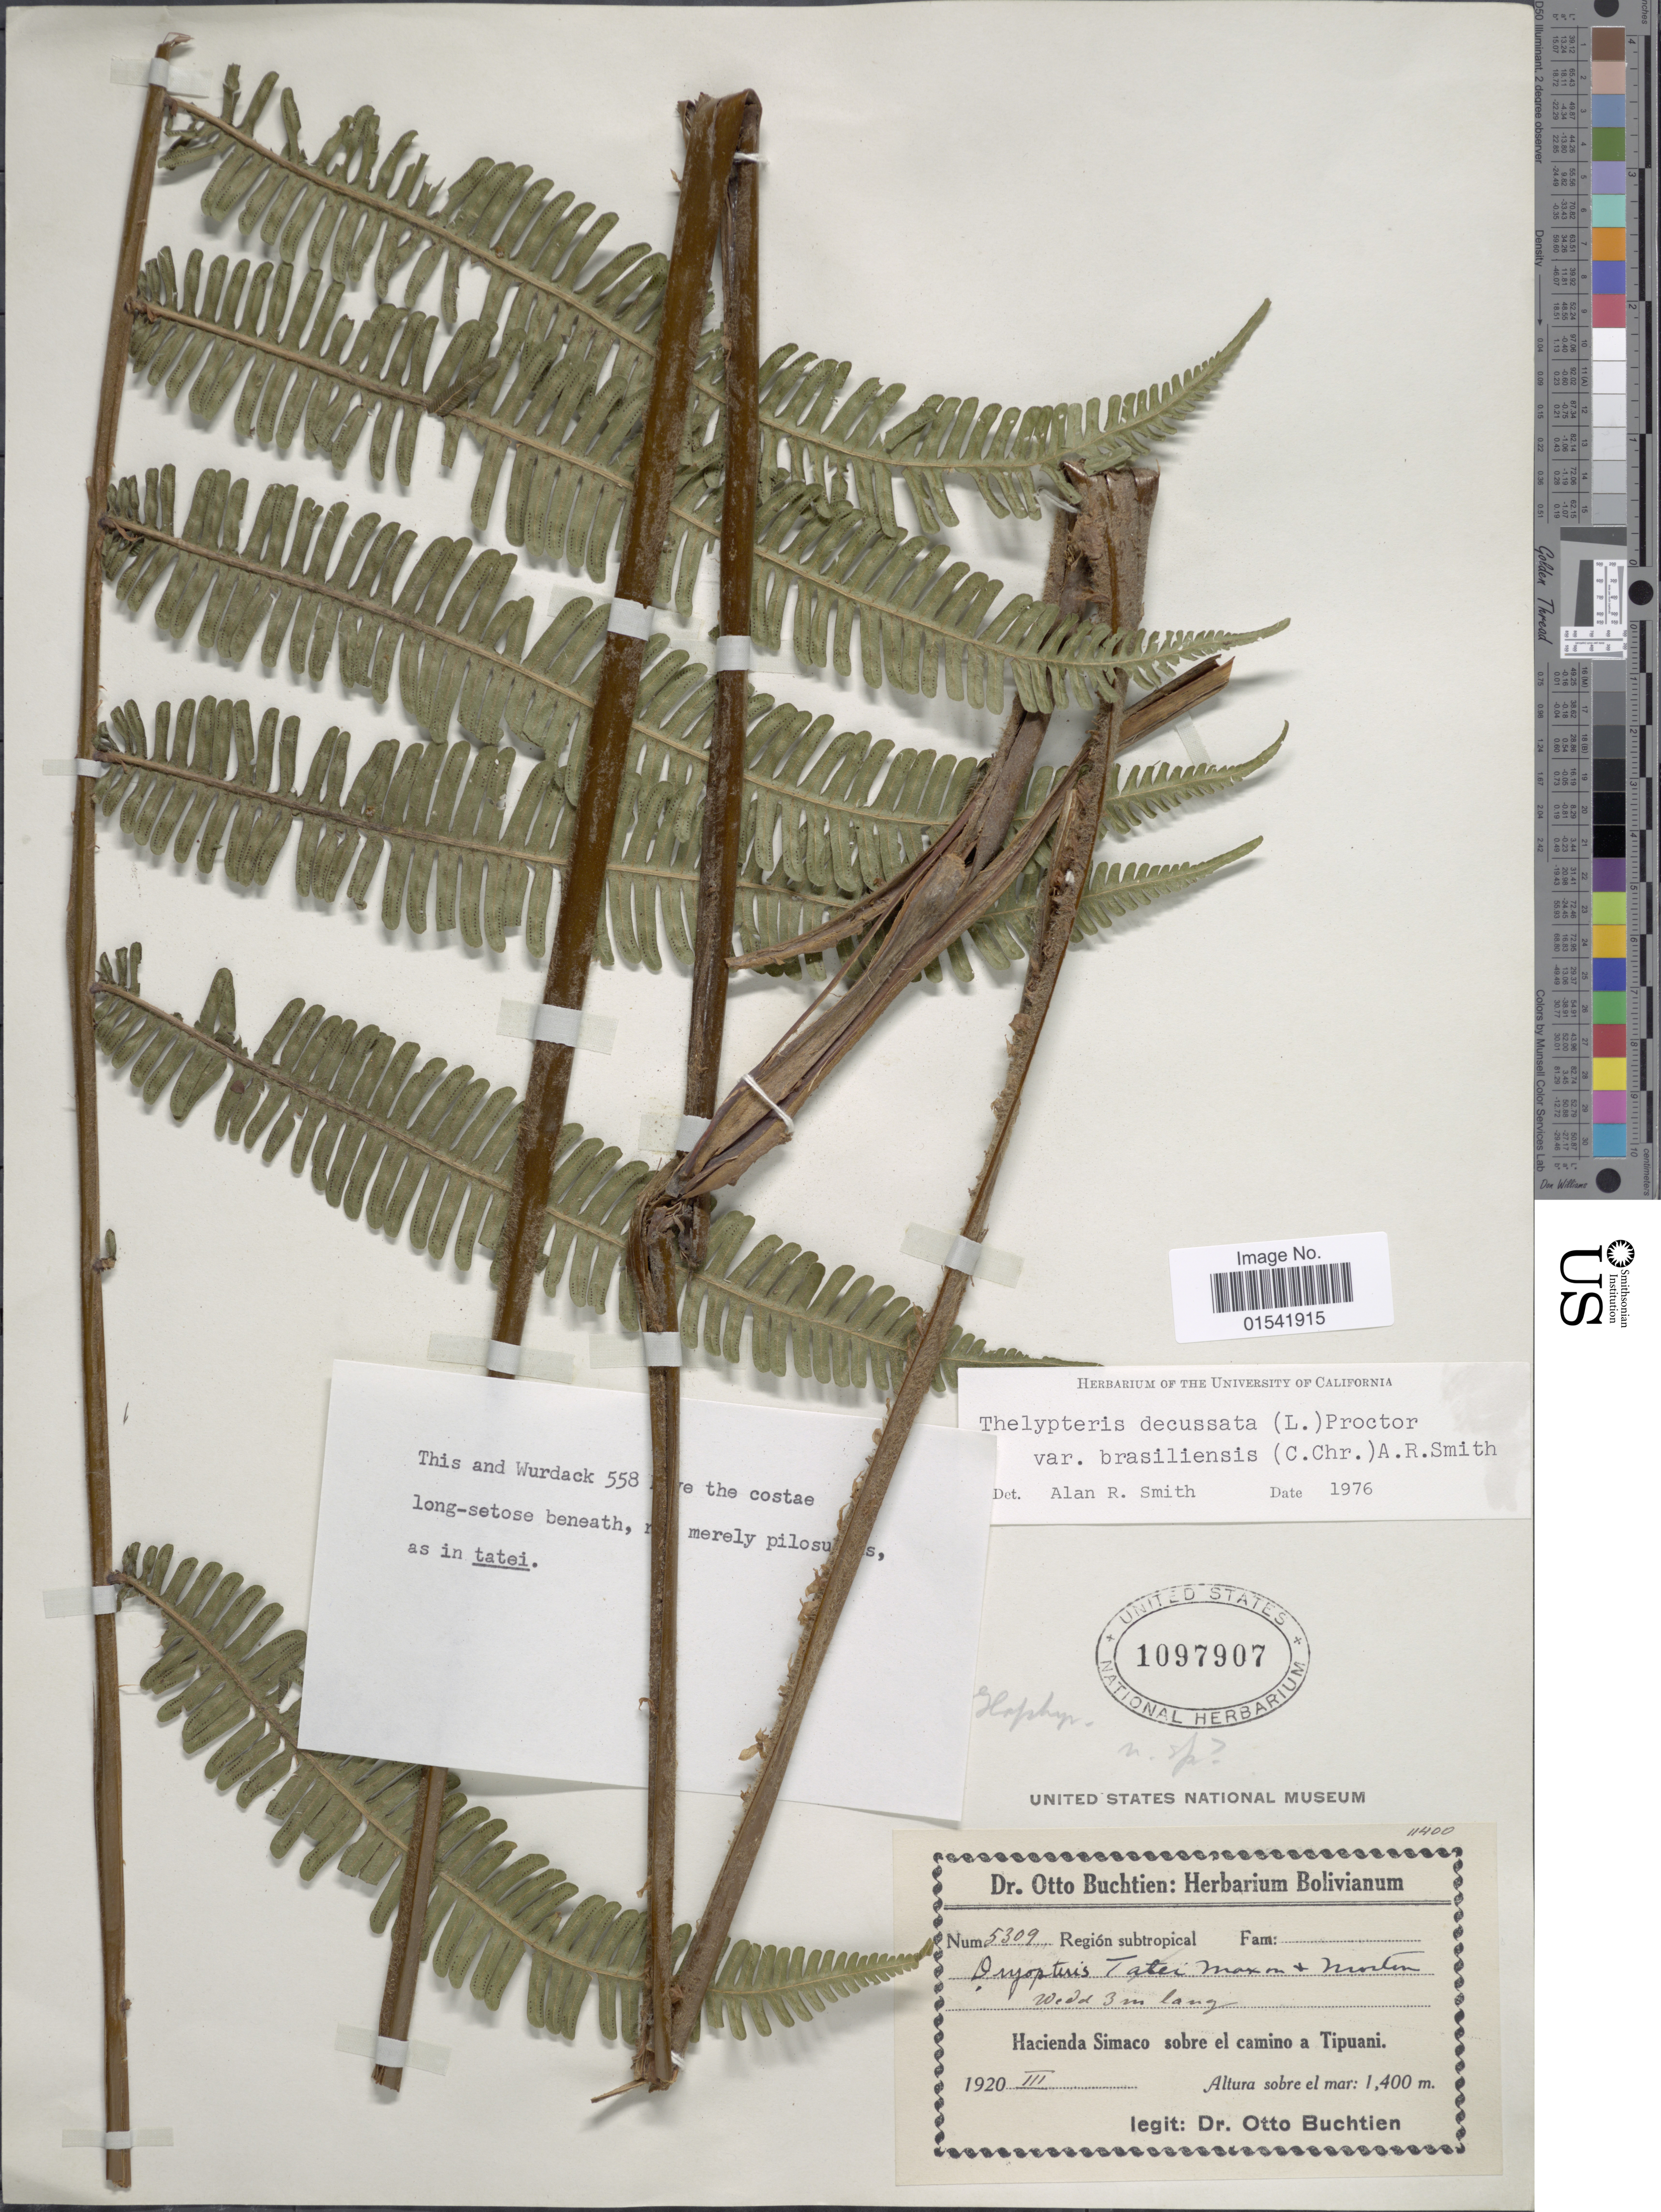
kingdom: Plantae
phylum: Tracheophyta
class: Polypodiopsida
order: Polypodiales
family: Thelypteridaceae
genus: Steiropteris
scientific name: Steiropteris decussata (L.) comb. nov., ined. 2015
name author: (L.)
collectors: O. Buchtien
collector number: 5309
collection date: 1920-03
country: Bolivia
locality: Hacienda Simaco sobre el camino a Tipuani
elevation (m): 1400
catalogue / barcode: US 1097907